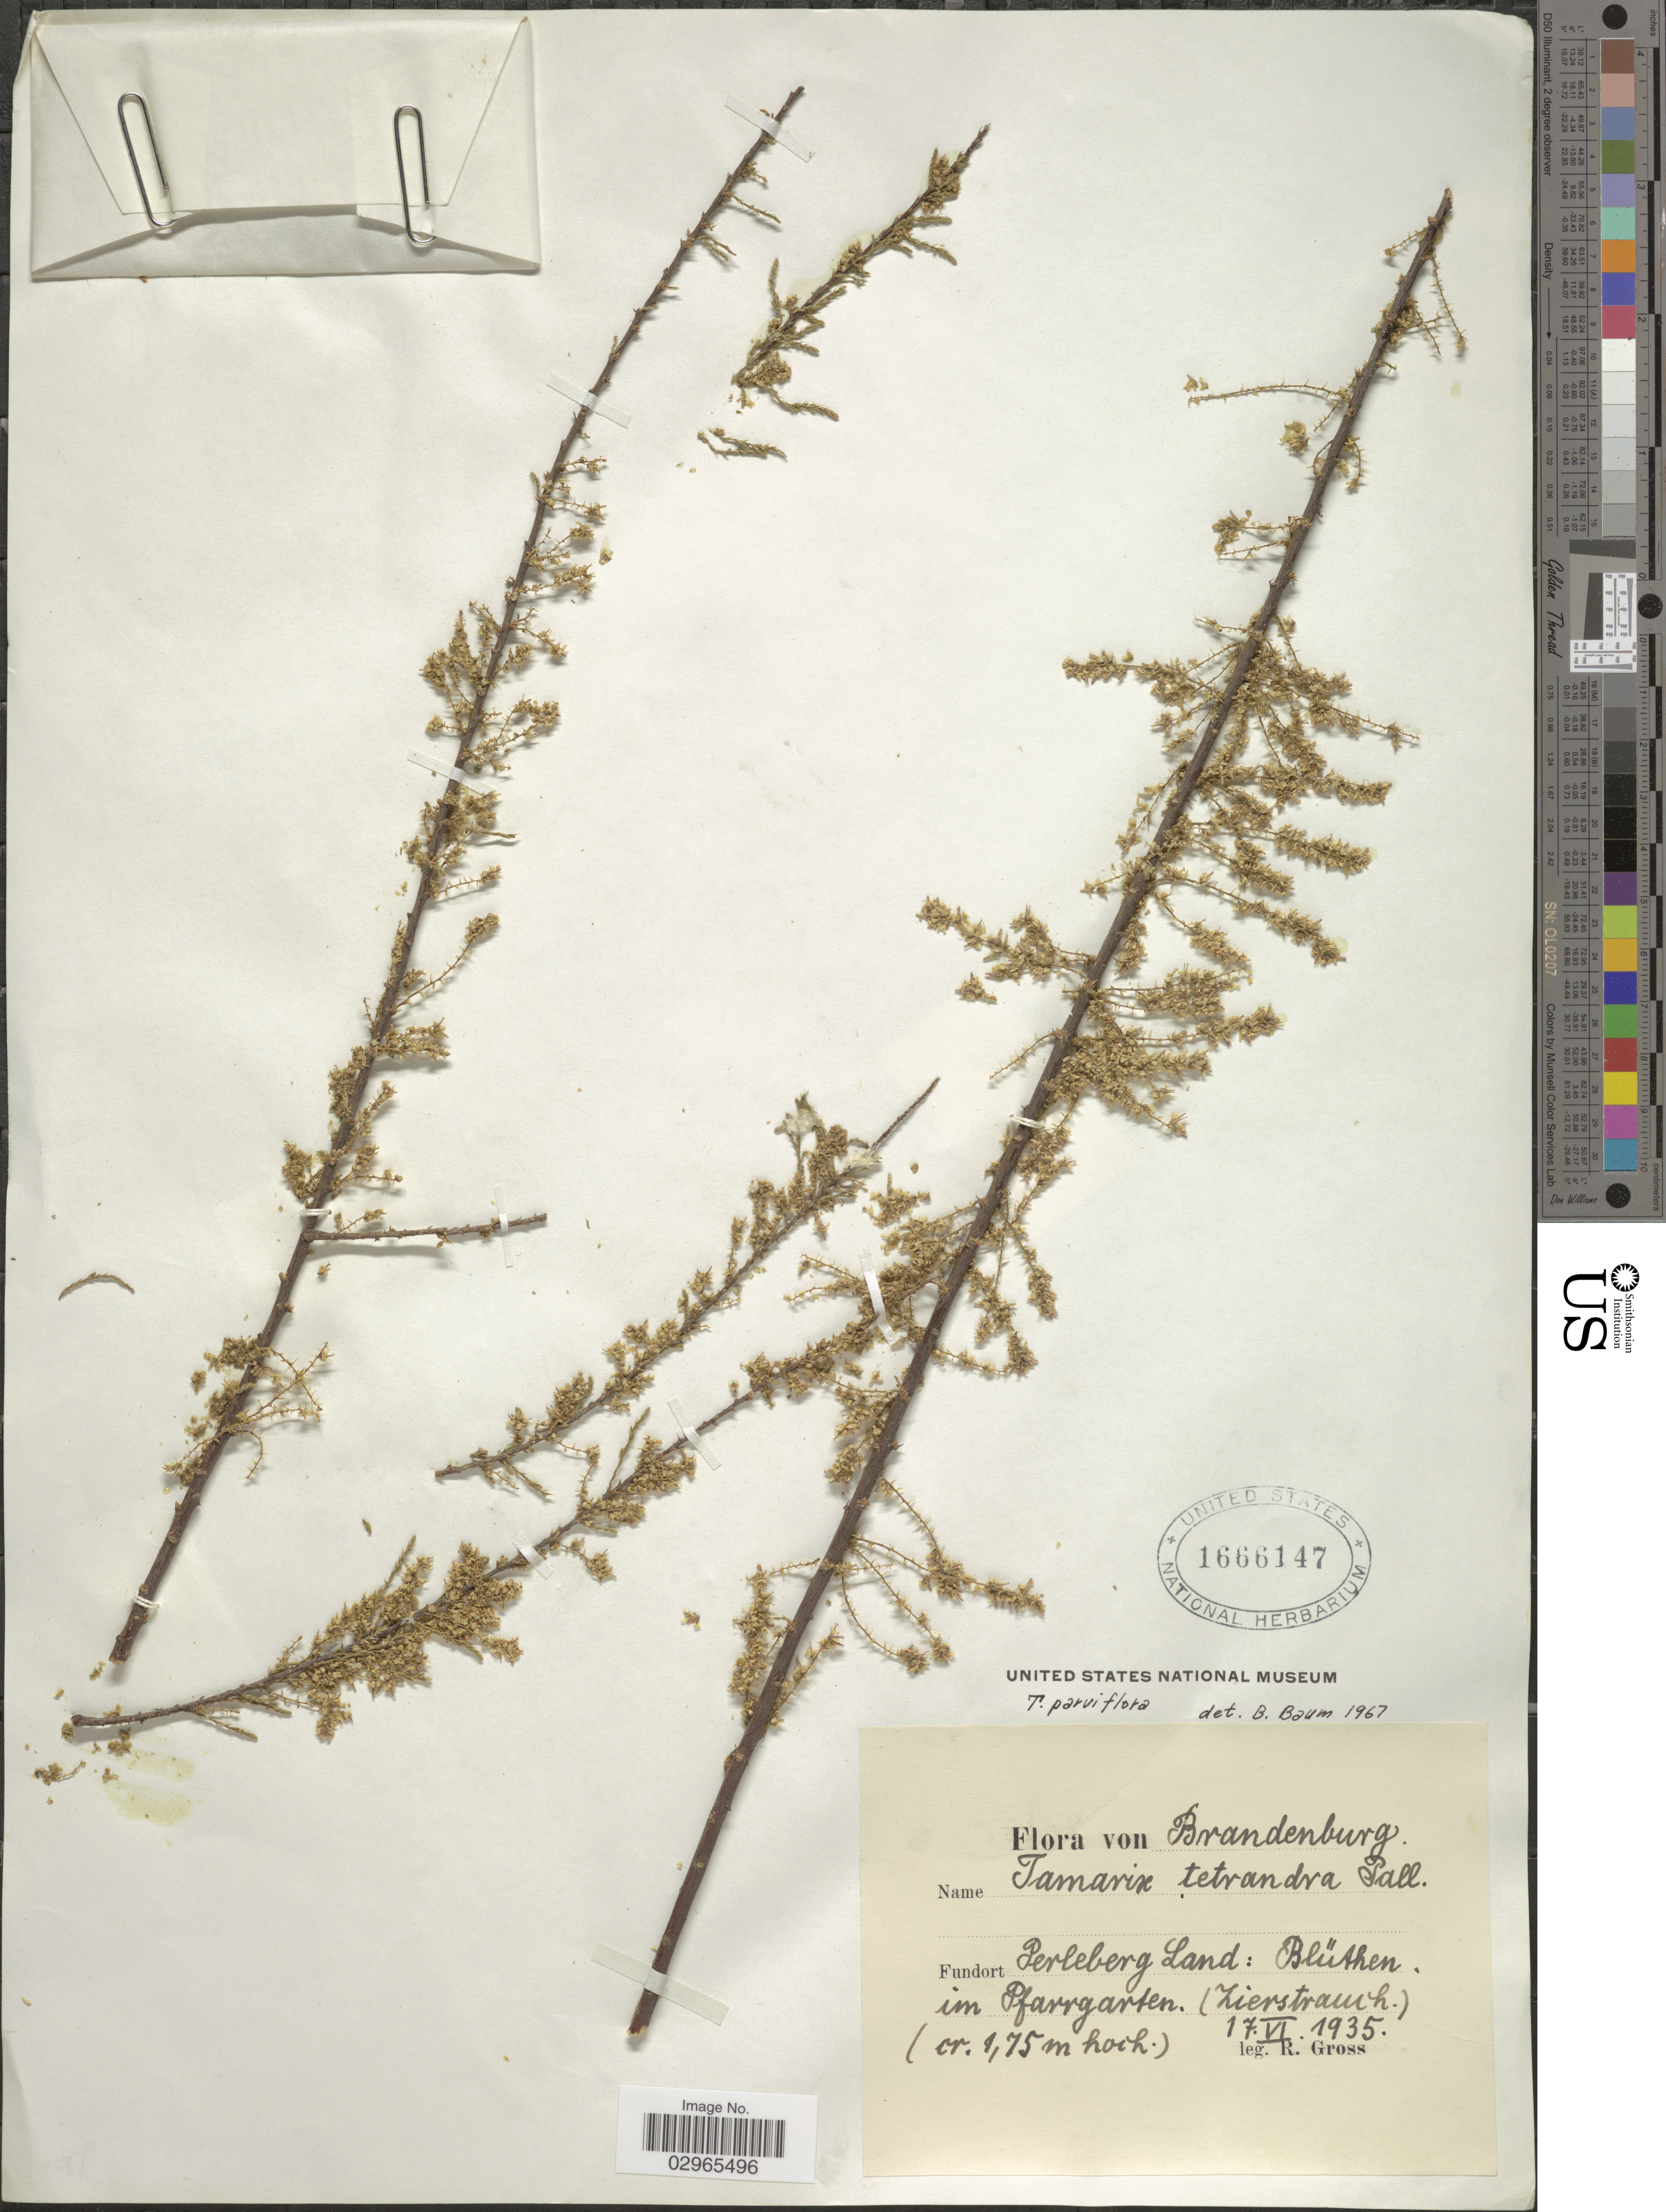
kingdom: Plantae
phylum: Tracheophyta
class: Magnoliopsida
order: Caryophyllales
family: Tamaricaceae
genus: Tamarix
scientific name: Tamarix parviflora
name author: DC.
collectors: R. Gross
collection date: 1935-06-17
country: Germany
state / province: Brandenburg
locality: Perleberg Land: Blüthen im Pfarrgarten. (Zierstrauch).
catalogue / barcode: US 1666147